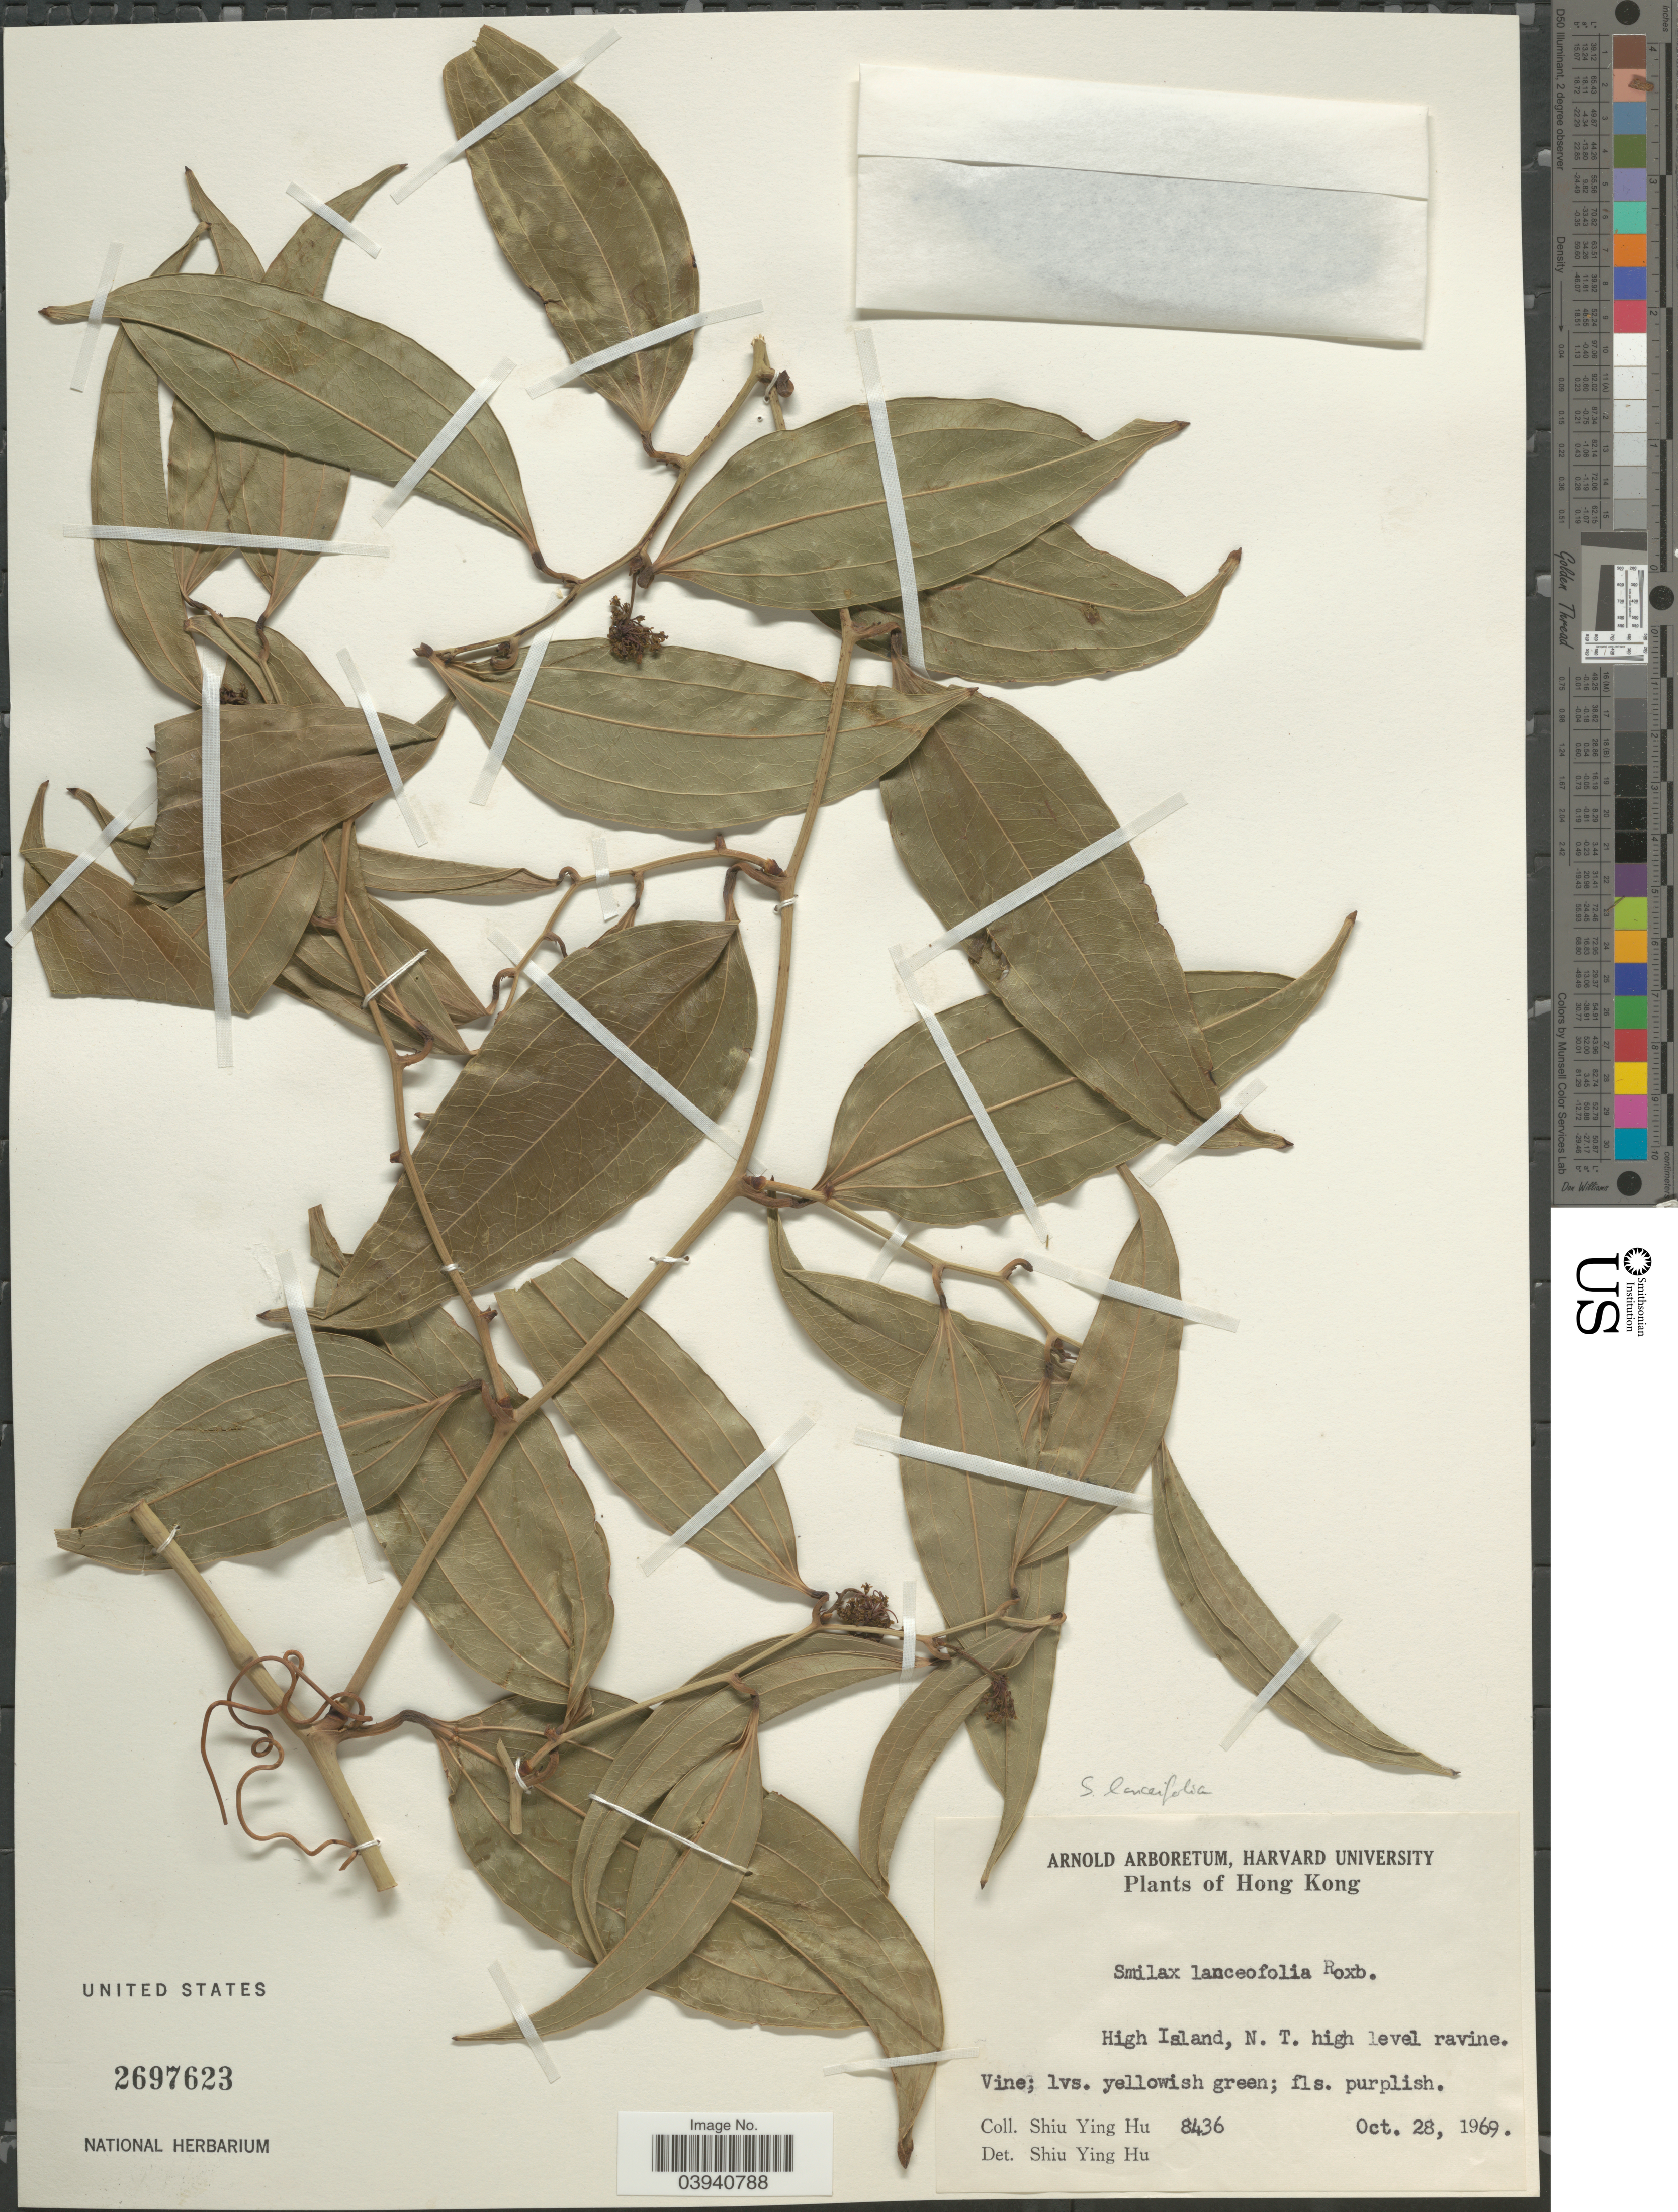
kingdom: Plantae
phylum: Tracheophyta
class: Liliopsida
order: Liliales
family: Smilacaceae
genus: Smilax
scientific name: Smilax lanceifolia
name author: Roxb.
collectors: S. Y. Hu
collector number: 8436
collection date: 1969-10-28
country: China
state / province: Hong Kong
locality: High Island, N. T. high level ravine.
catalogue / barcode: US 2697623